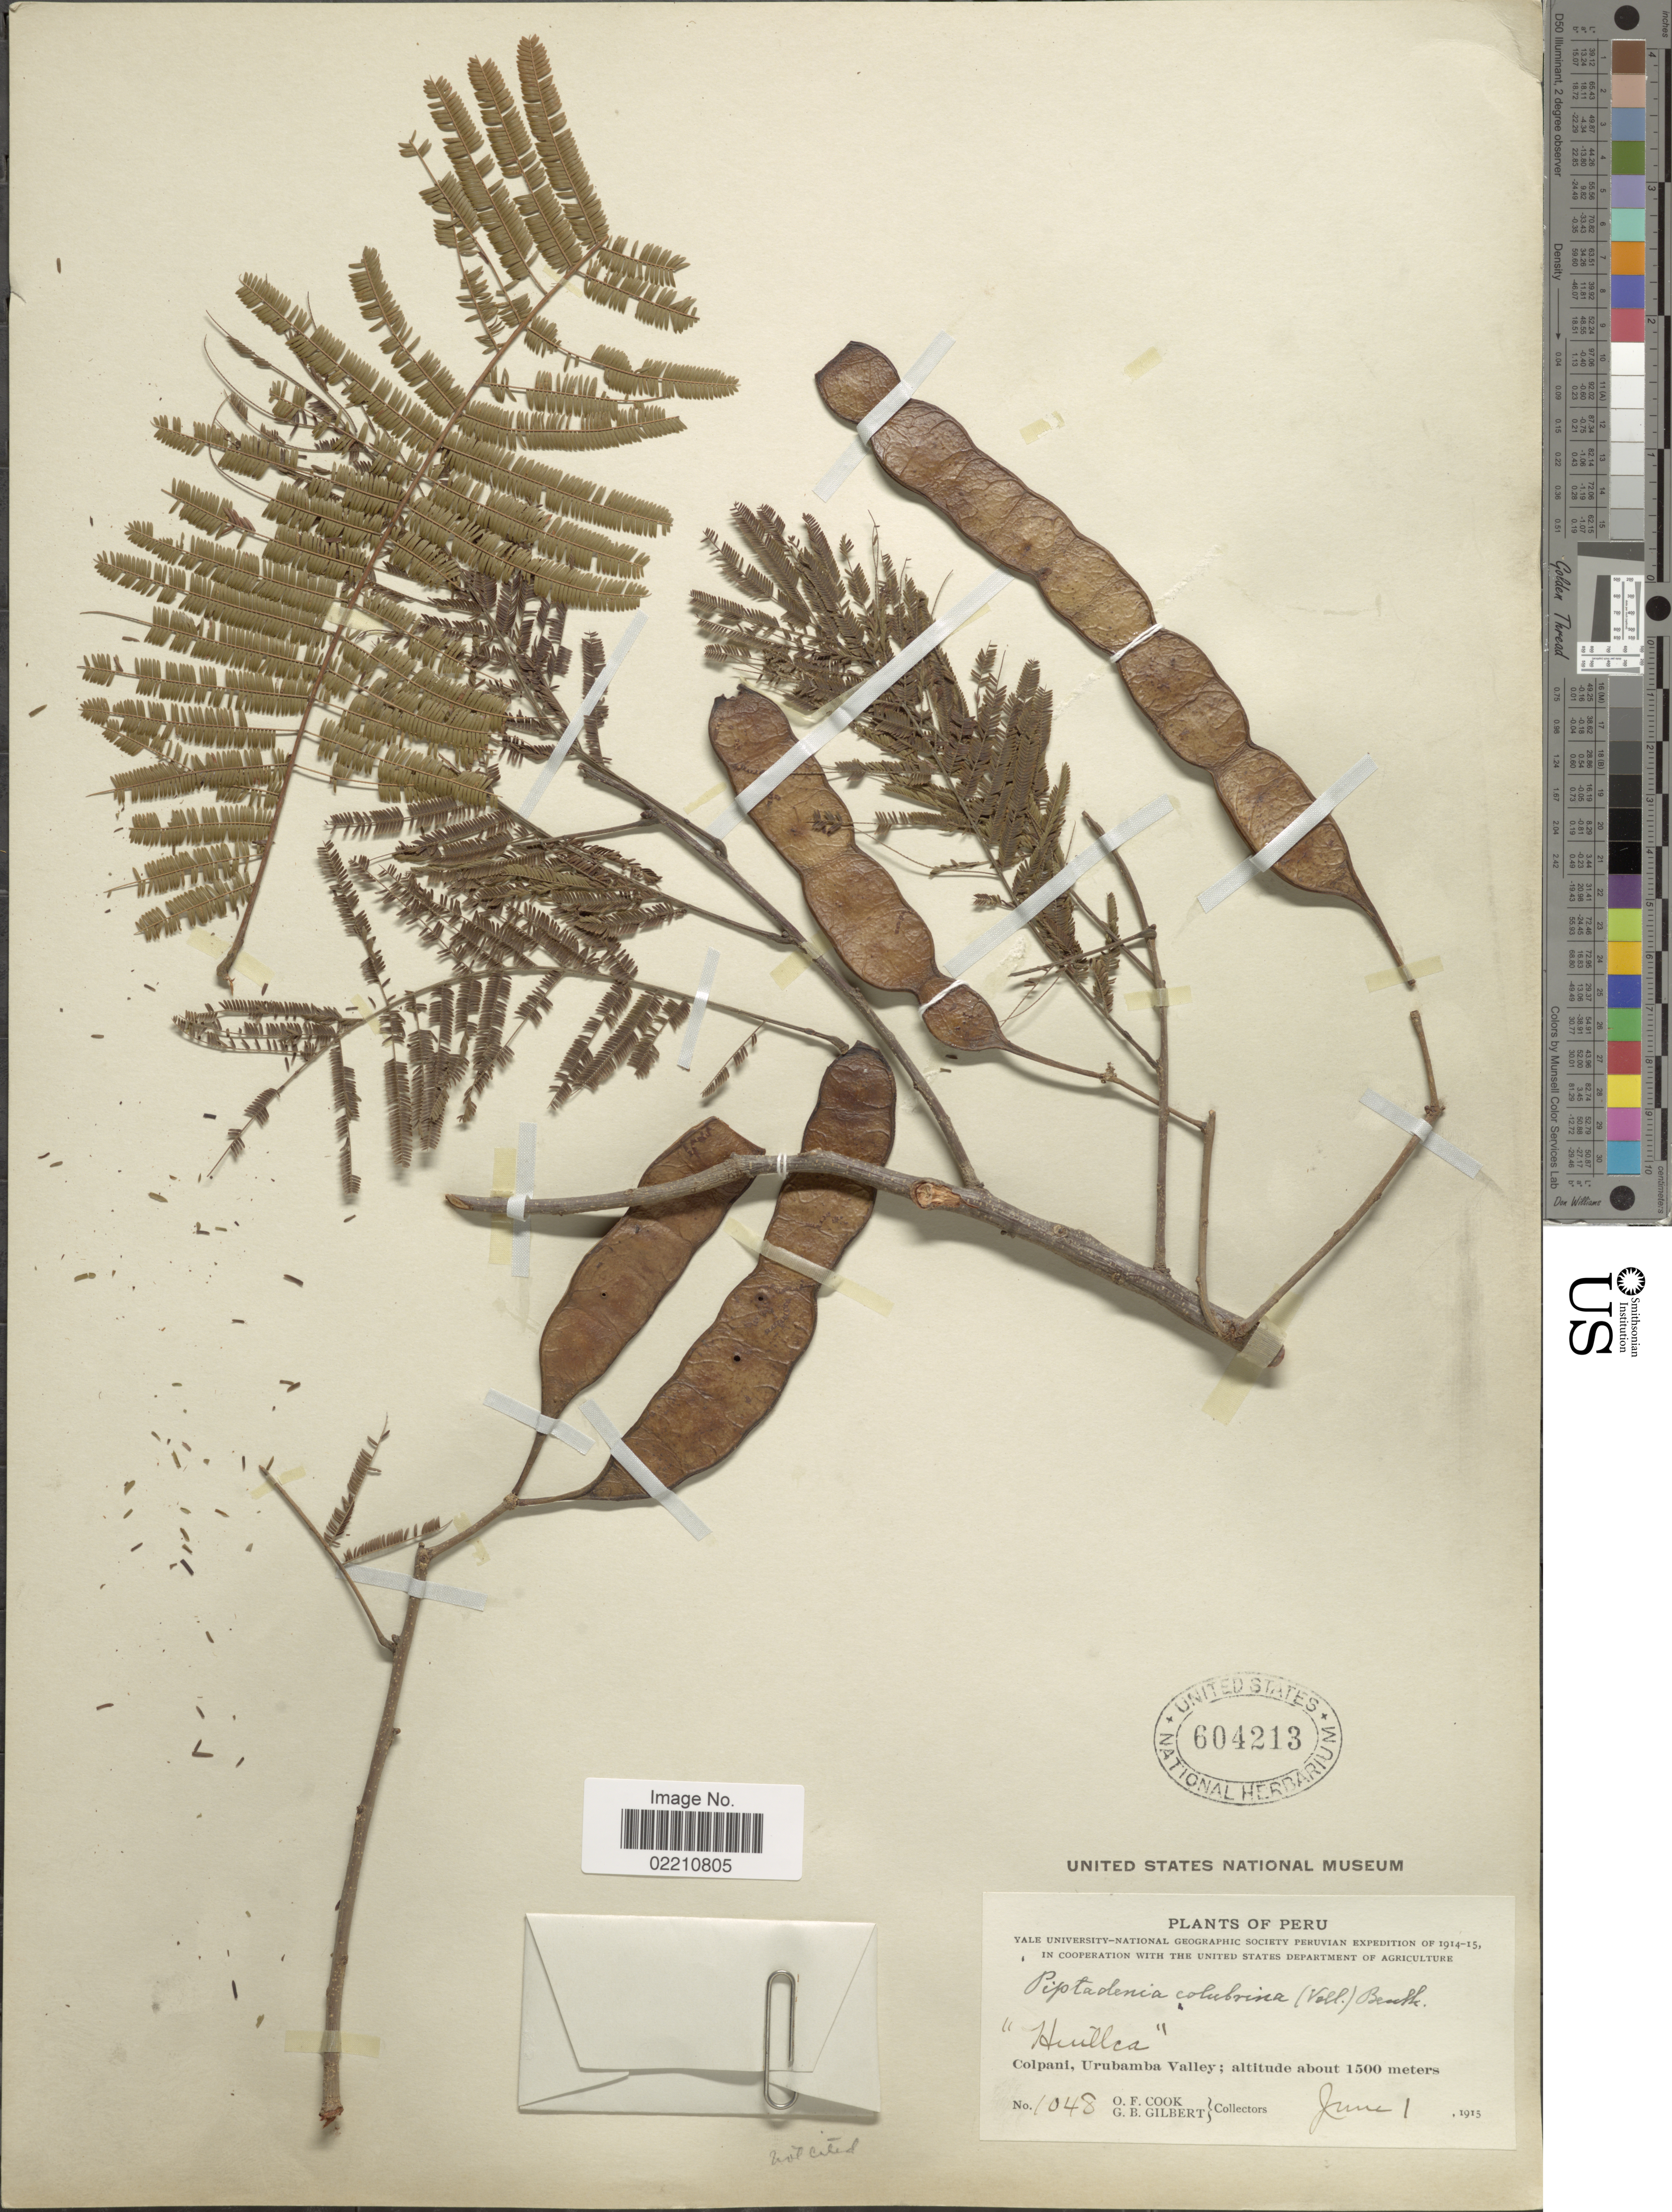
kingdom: Plantae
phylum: Tracheophyta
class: Magnoliopsida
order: Fabales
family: Fabaceae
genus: Anadenanthera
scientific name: Anadenanthera colubrina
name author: (Vell.) Brenan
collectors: O. F. Cook & G. B. Gilbert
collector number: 1048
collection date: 1915-06-01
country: Peru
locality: Colpani, Urubamba Valley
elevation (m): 1500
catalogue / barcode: US 604213